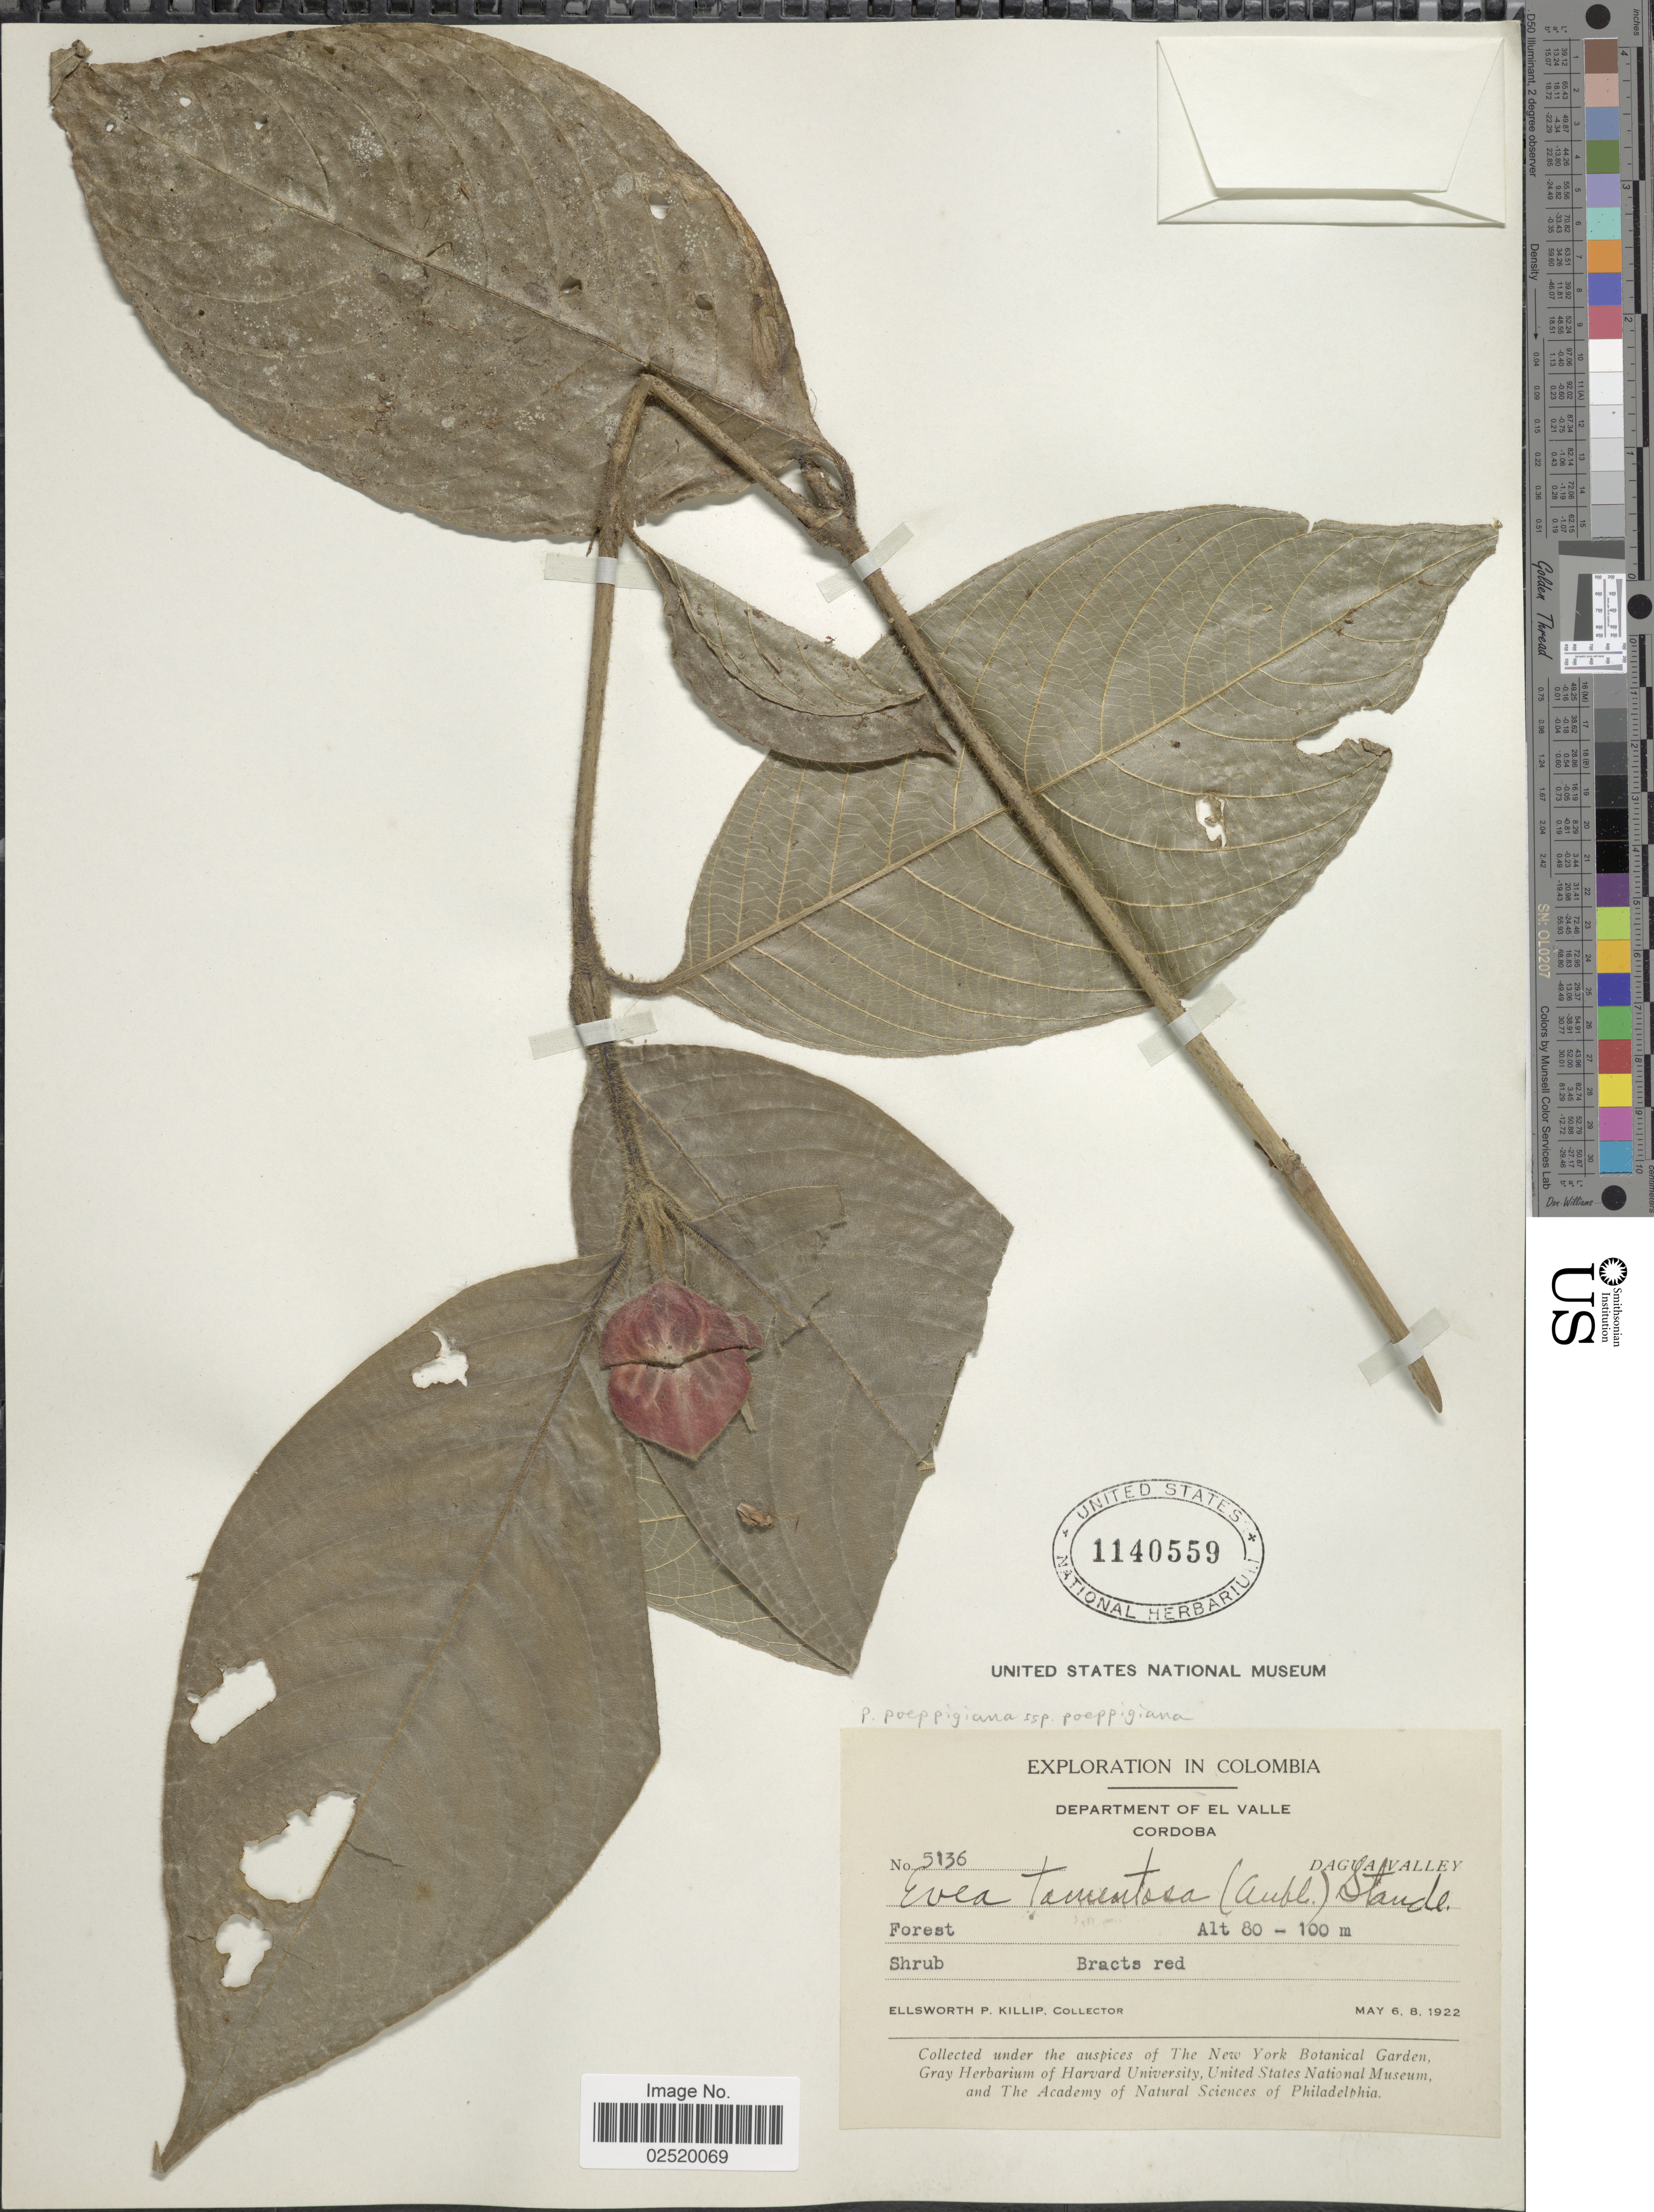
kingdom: Plantae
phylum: Tracheophyta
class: Magnoliopsida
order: Gentianales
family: Rubiaceae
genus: Psychotria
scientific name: Psychotria poeppigiana subsp. poeppigiana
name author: Müll. Arg.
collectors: E. P. Killip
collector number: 5136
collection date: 1922-05-06/1922-05-08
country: Colombia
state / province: Valle del Cauca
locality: Department of El Valle, Cordoba. Dagua Valley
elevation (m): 80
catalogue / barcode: US 1140559